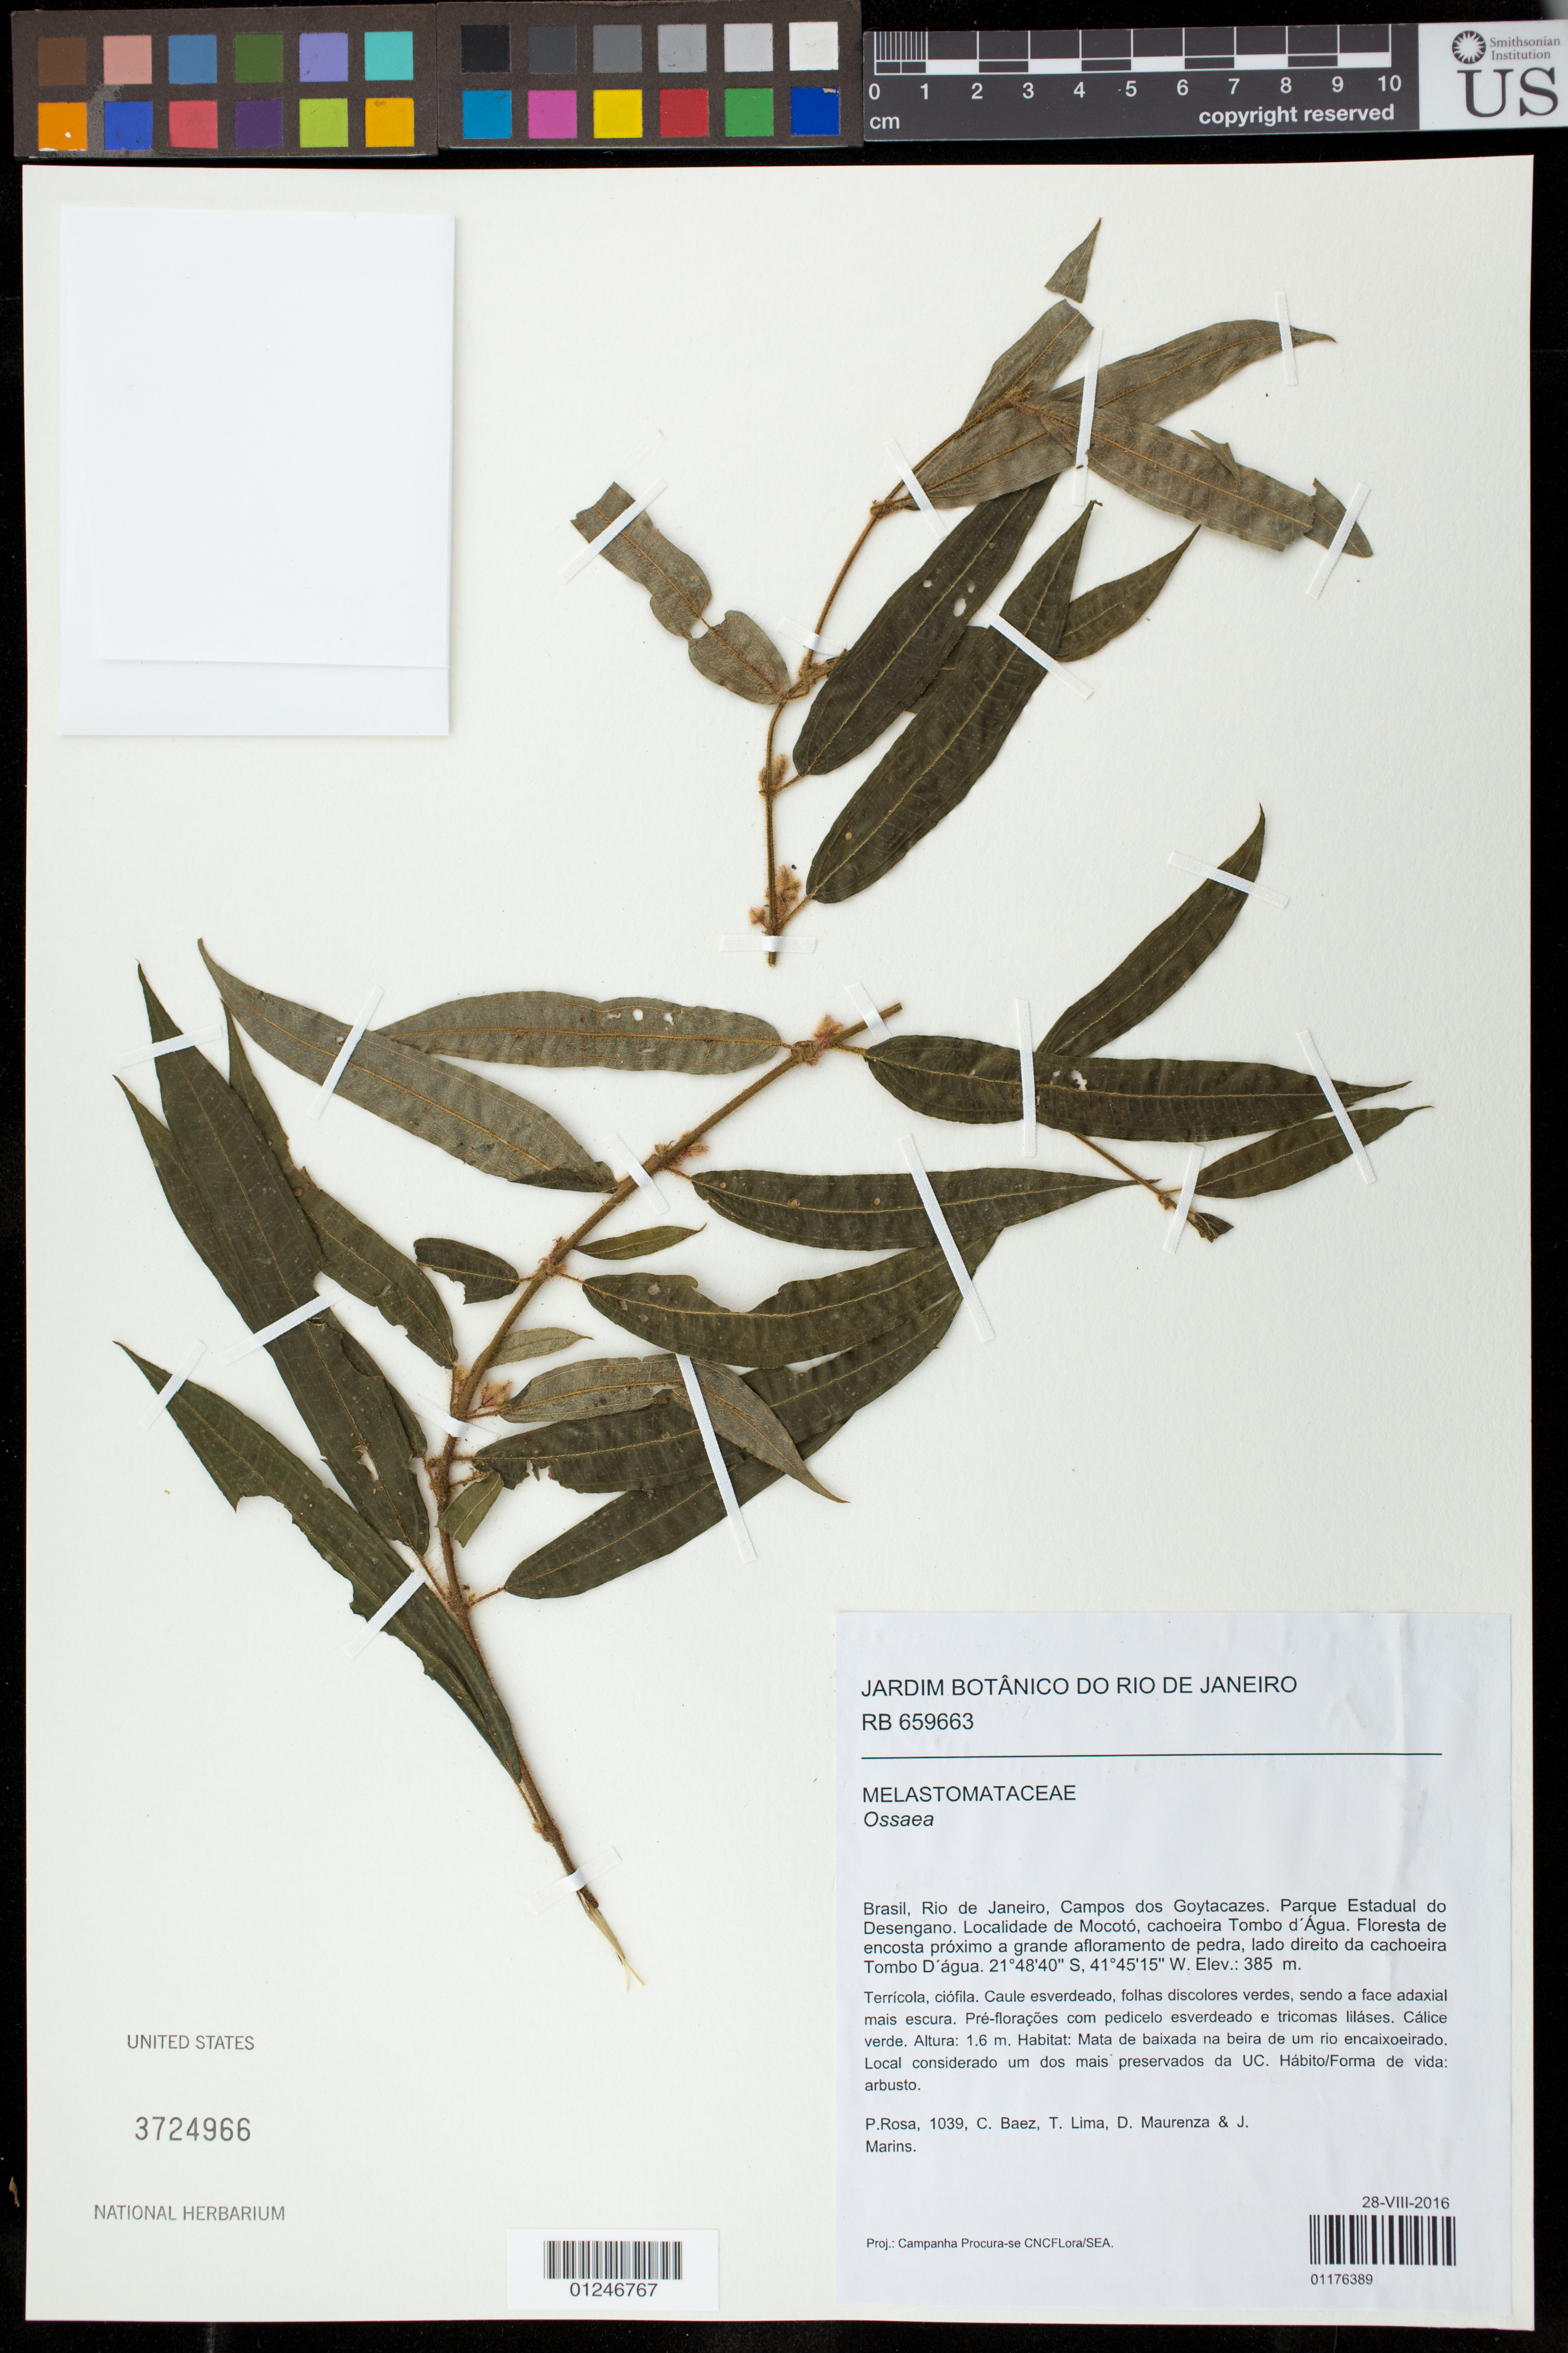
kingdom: Plantae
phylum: Tracheophyta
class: Magnoliopsida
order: Myrtales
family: Melastomataceae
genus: Ossaea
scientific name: Ossaea sp.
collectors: P. Rosa, C. Baez, T. Lima, D. Maurenza & J. Marins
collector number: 1039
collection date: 2016-08-28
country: Brazil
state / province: Rio de Janeiro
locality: Campos dos Goytacazes. Parque Estadual do Desengano. Localidade de Mocoto, cachoeira Tombo d'Agua.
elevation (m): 385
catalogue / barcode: US 3724966